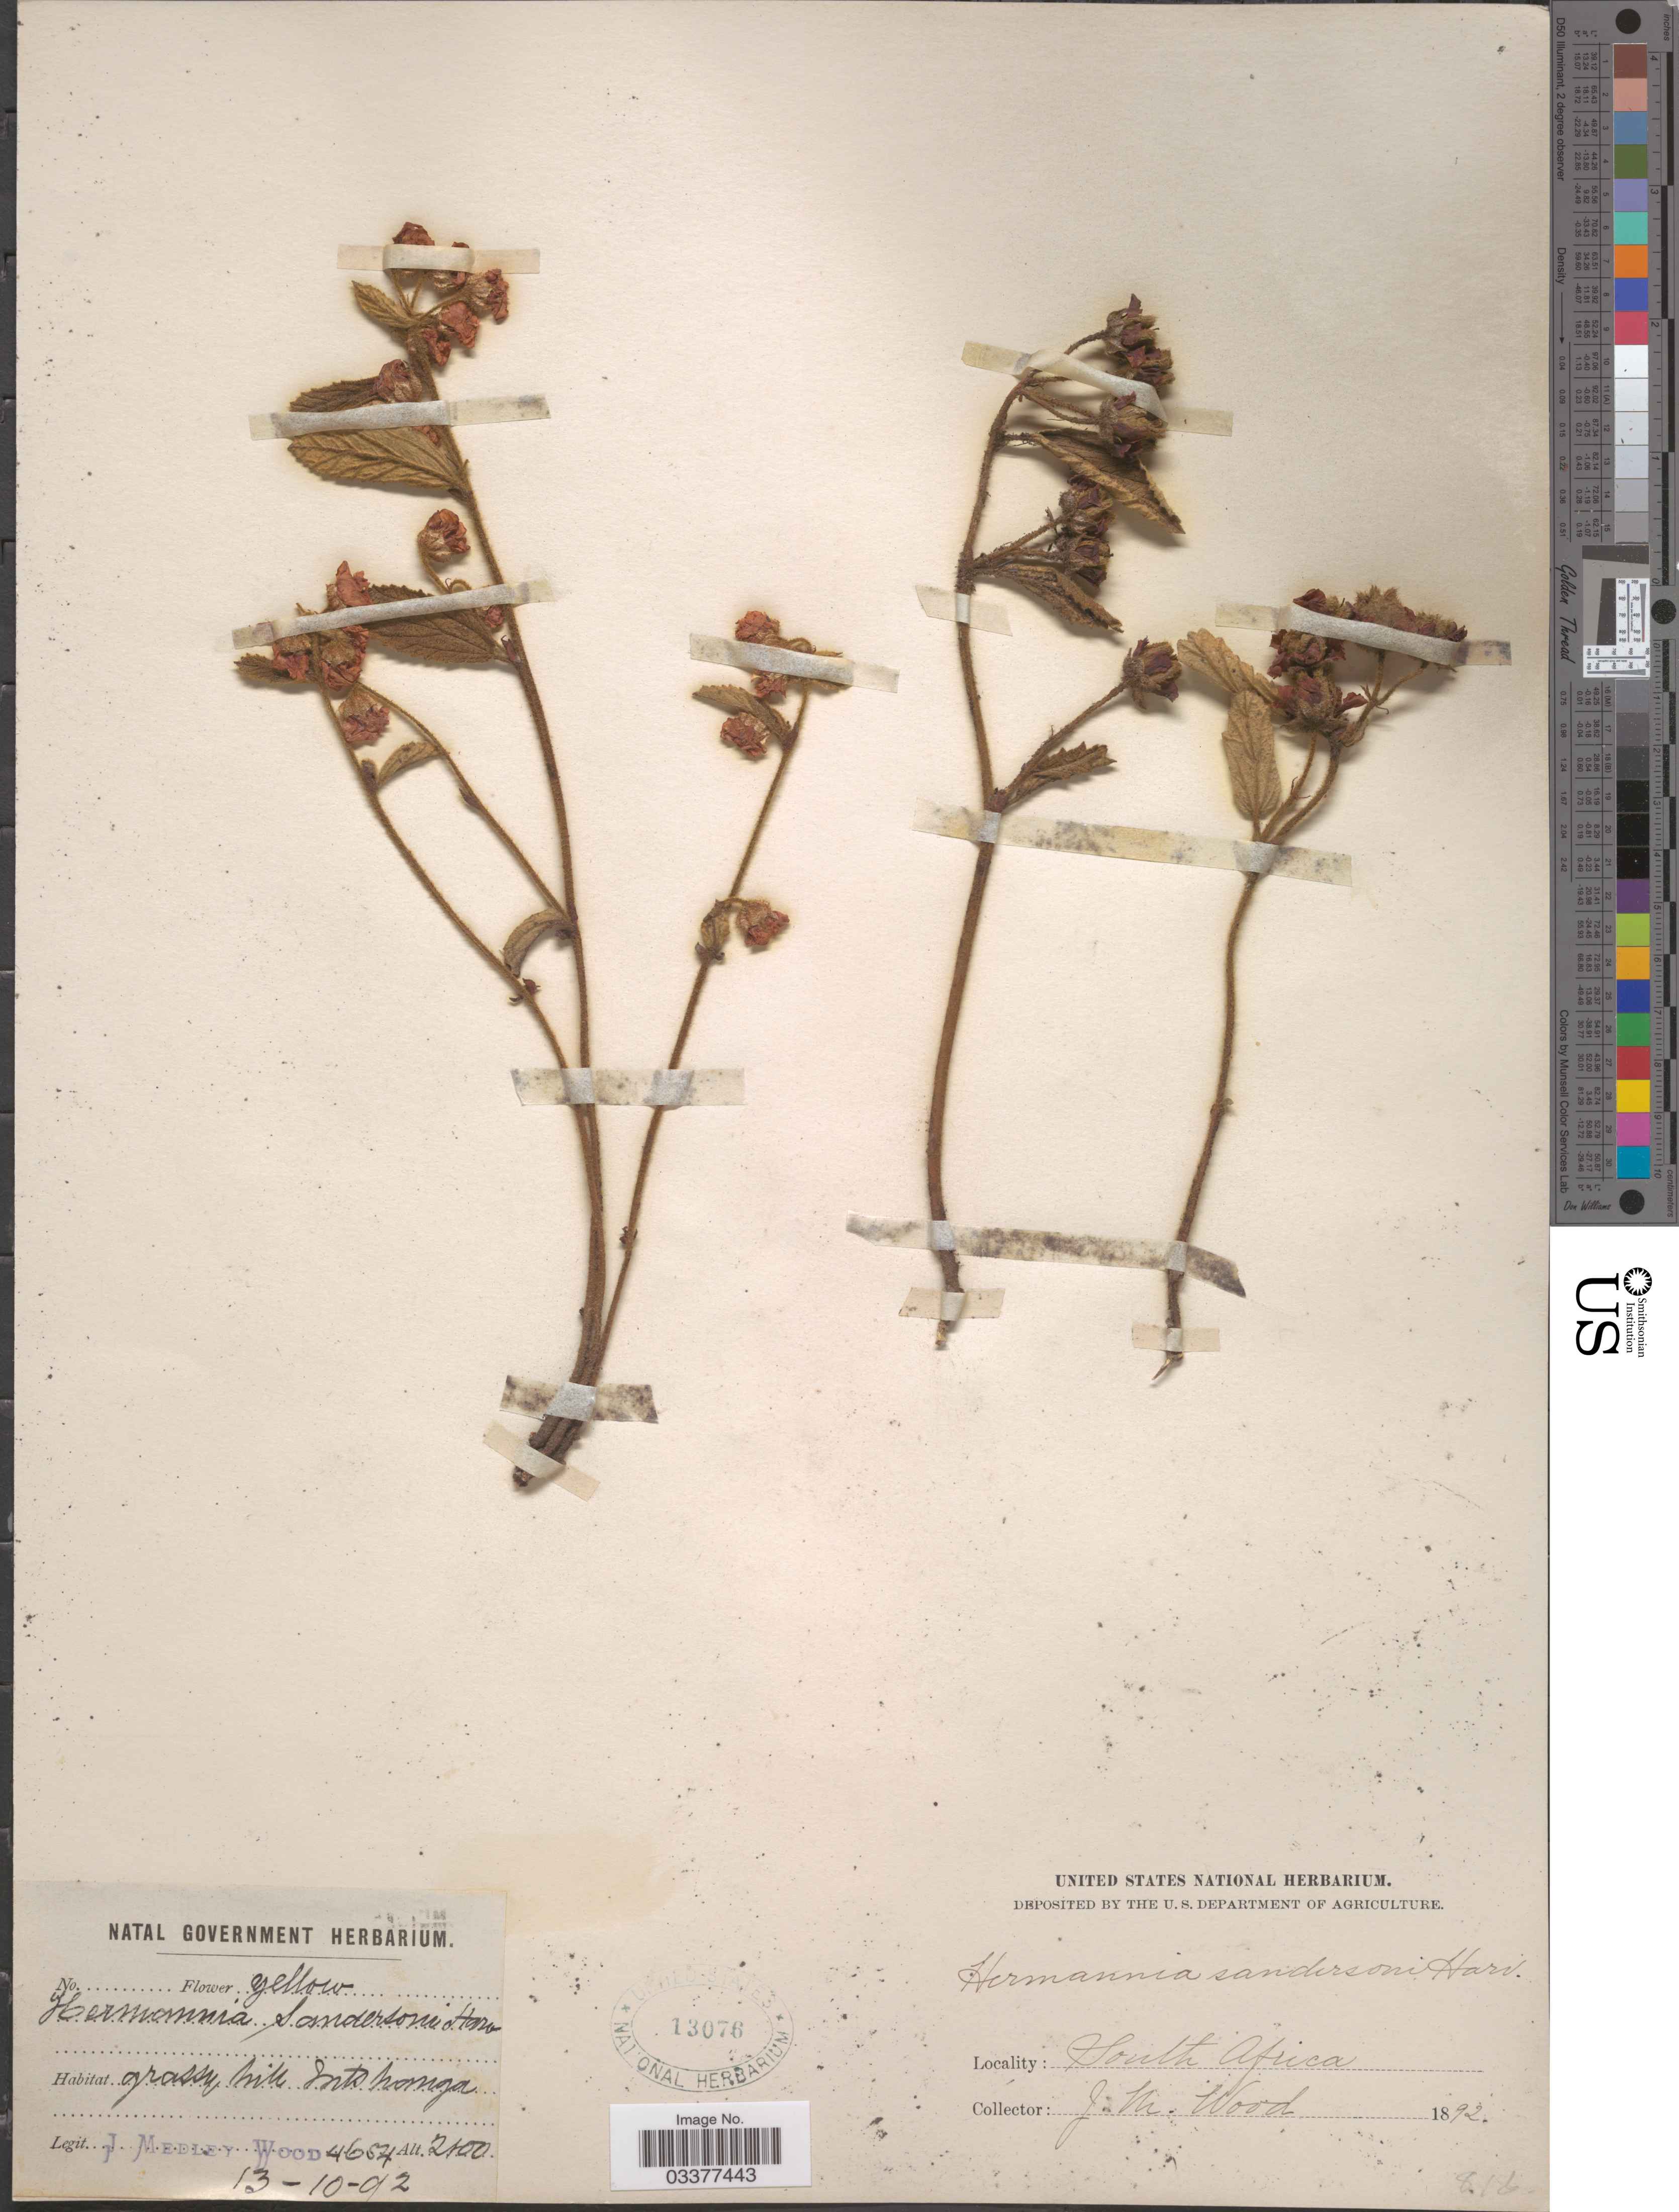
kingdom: Plantae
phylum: Tracheophyta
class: Magnoliopsida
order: Malvales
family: Malvaceae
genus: Hermannia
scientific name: Hermannia sandersonii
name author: Harv.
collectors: J. Medley Wood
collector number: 4654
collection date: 1892-10-13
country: South Africa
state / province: Eastern Cape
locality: Grassy hill Mts Komga.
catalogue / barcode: US 13076